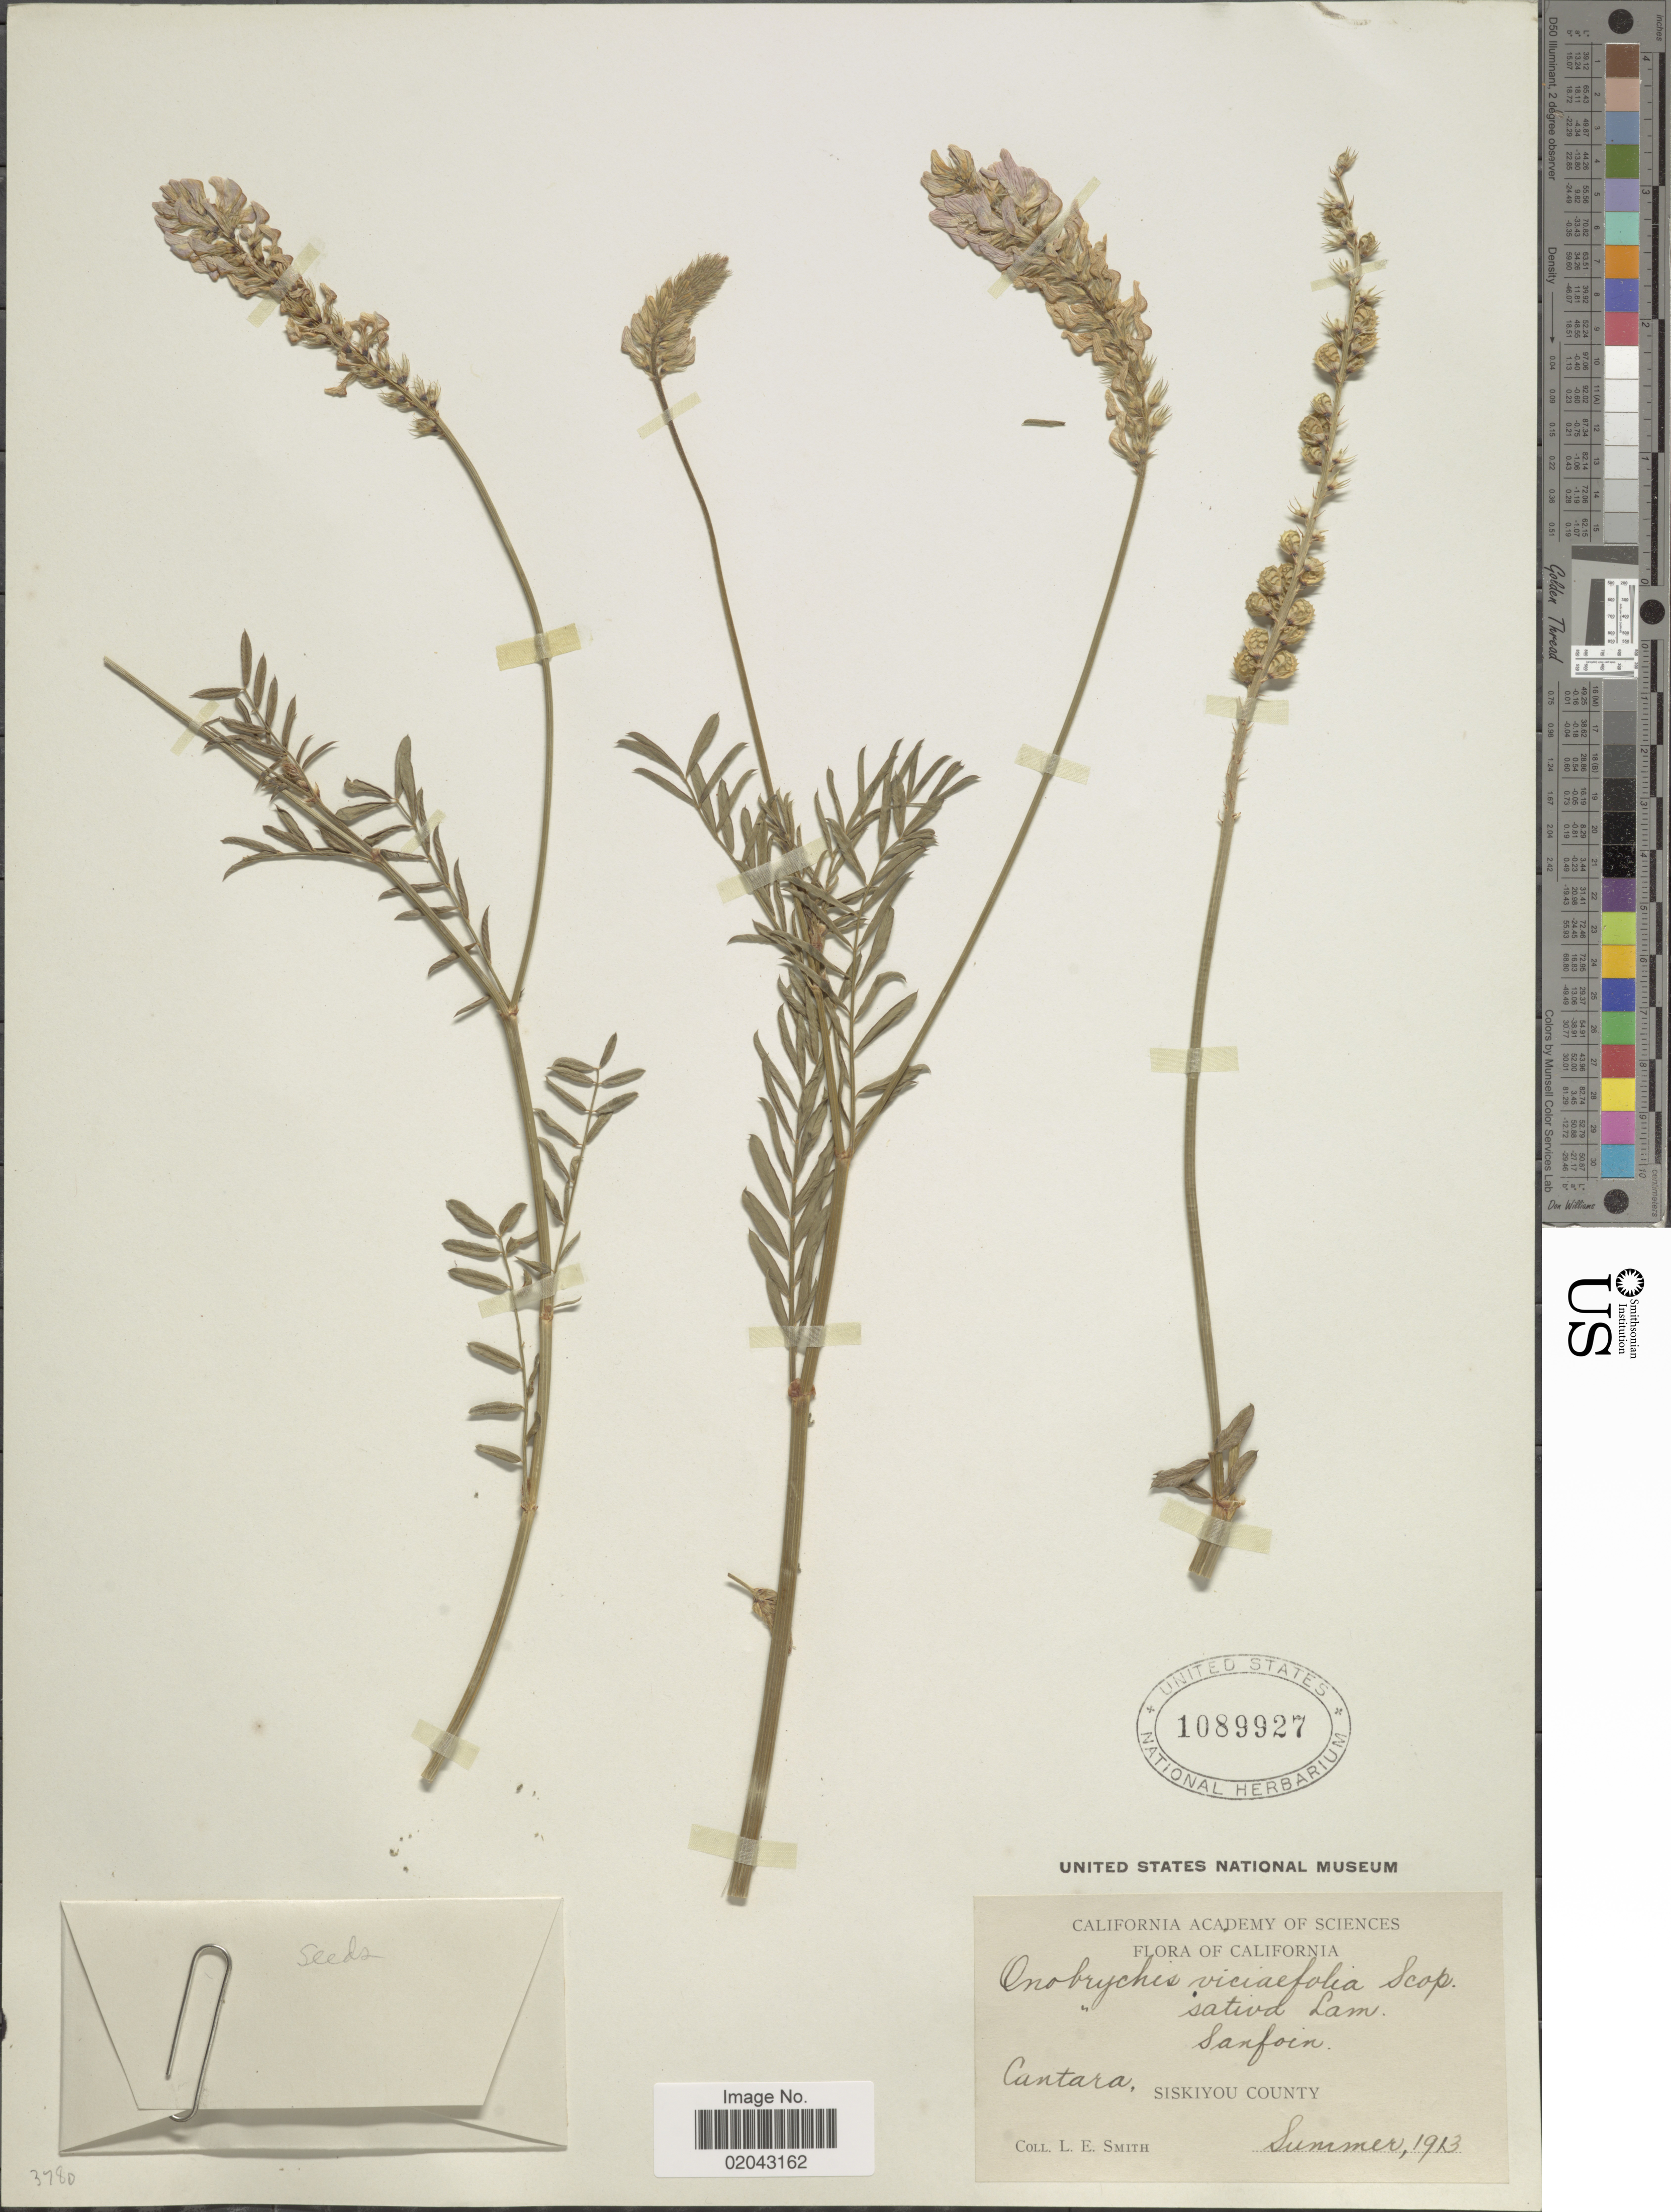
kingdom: Plantae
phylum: Tracheophyta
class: Magnoliopsida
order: Fabales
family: Fabaceae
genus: Onobrychis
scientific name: Onobrychis sativa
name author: Lam.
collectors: L. E. Smith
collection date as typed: Summer 1913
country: United States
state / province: California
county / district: Siskiyou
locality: California, Cantara, Siskiyou County.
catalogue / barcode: US 1089927